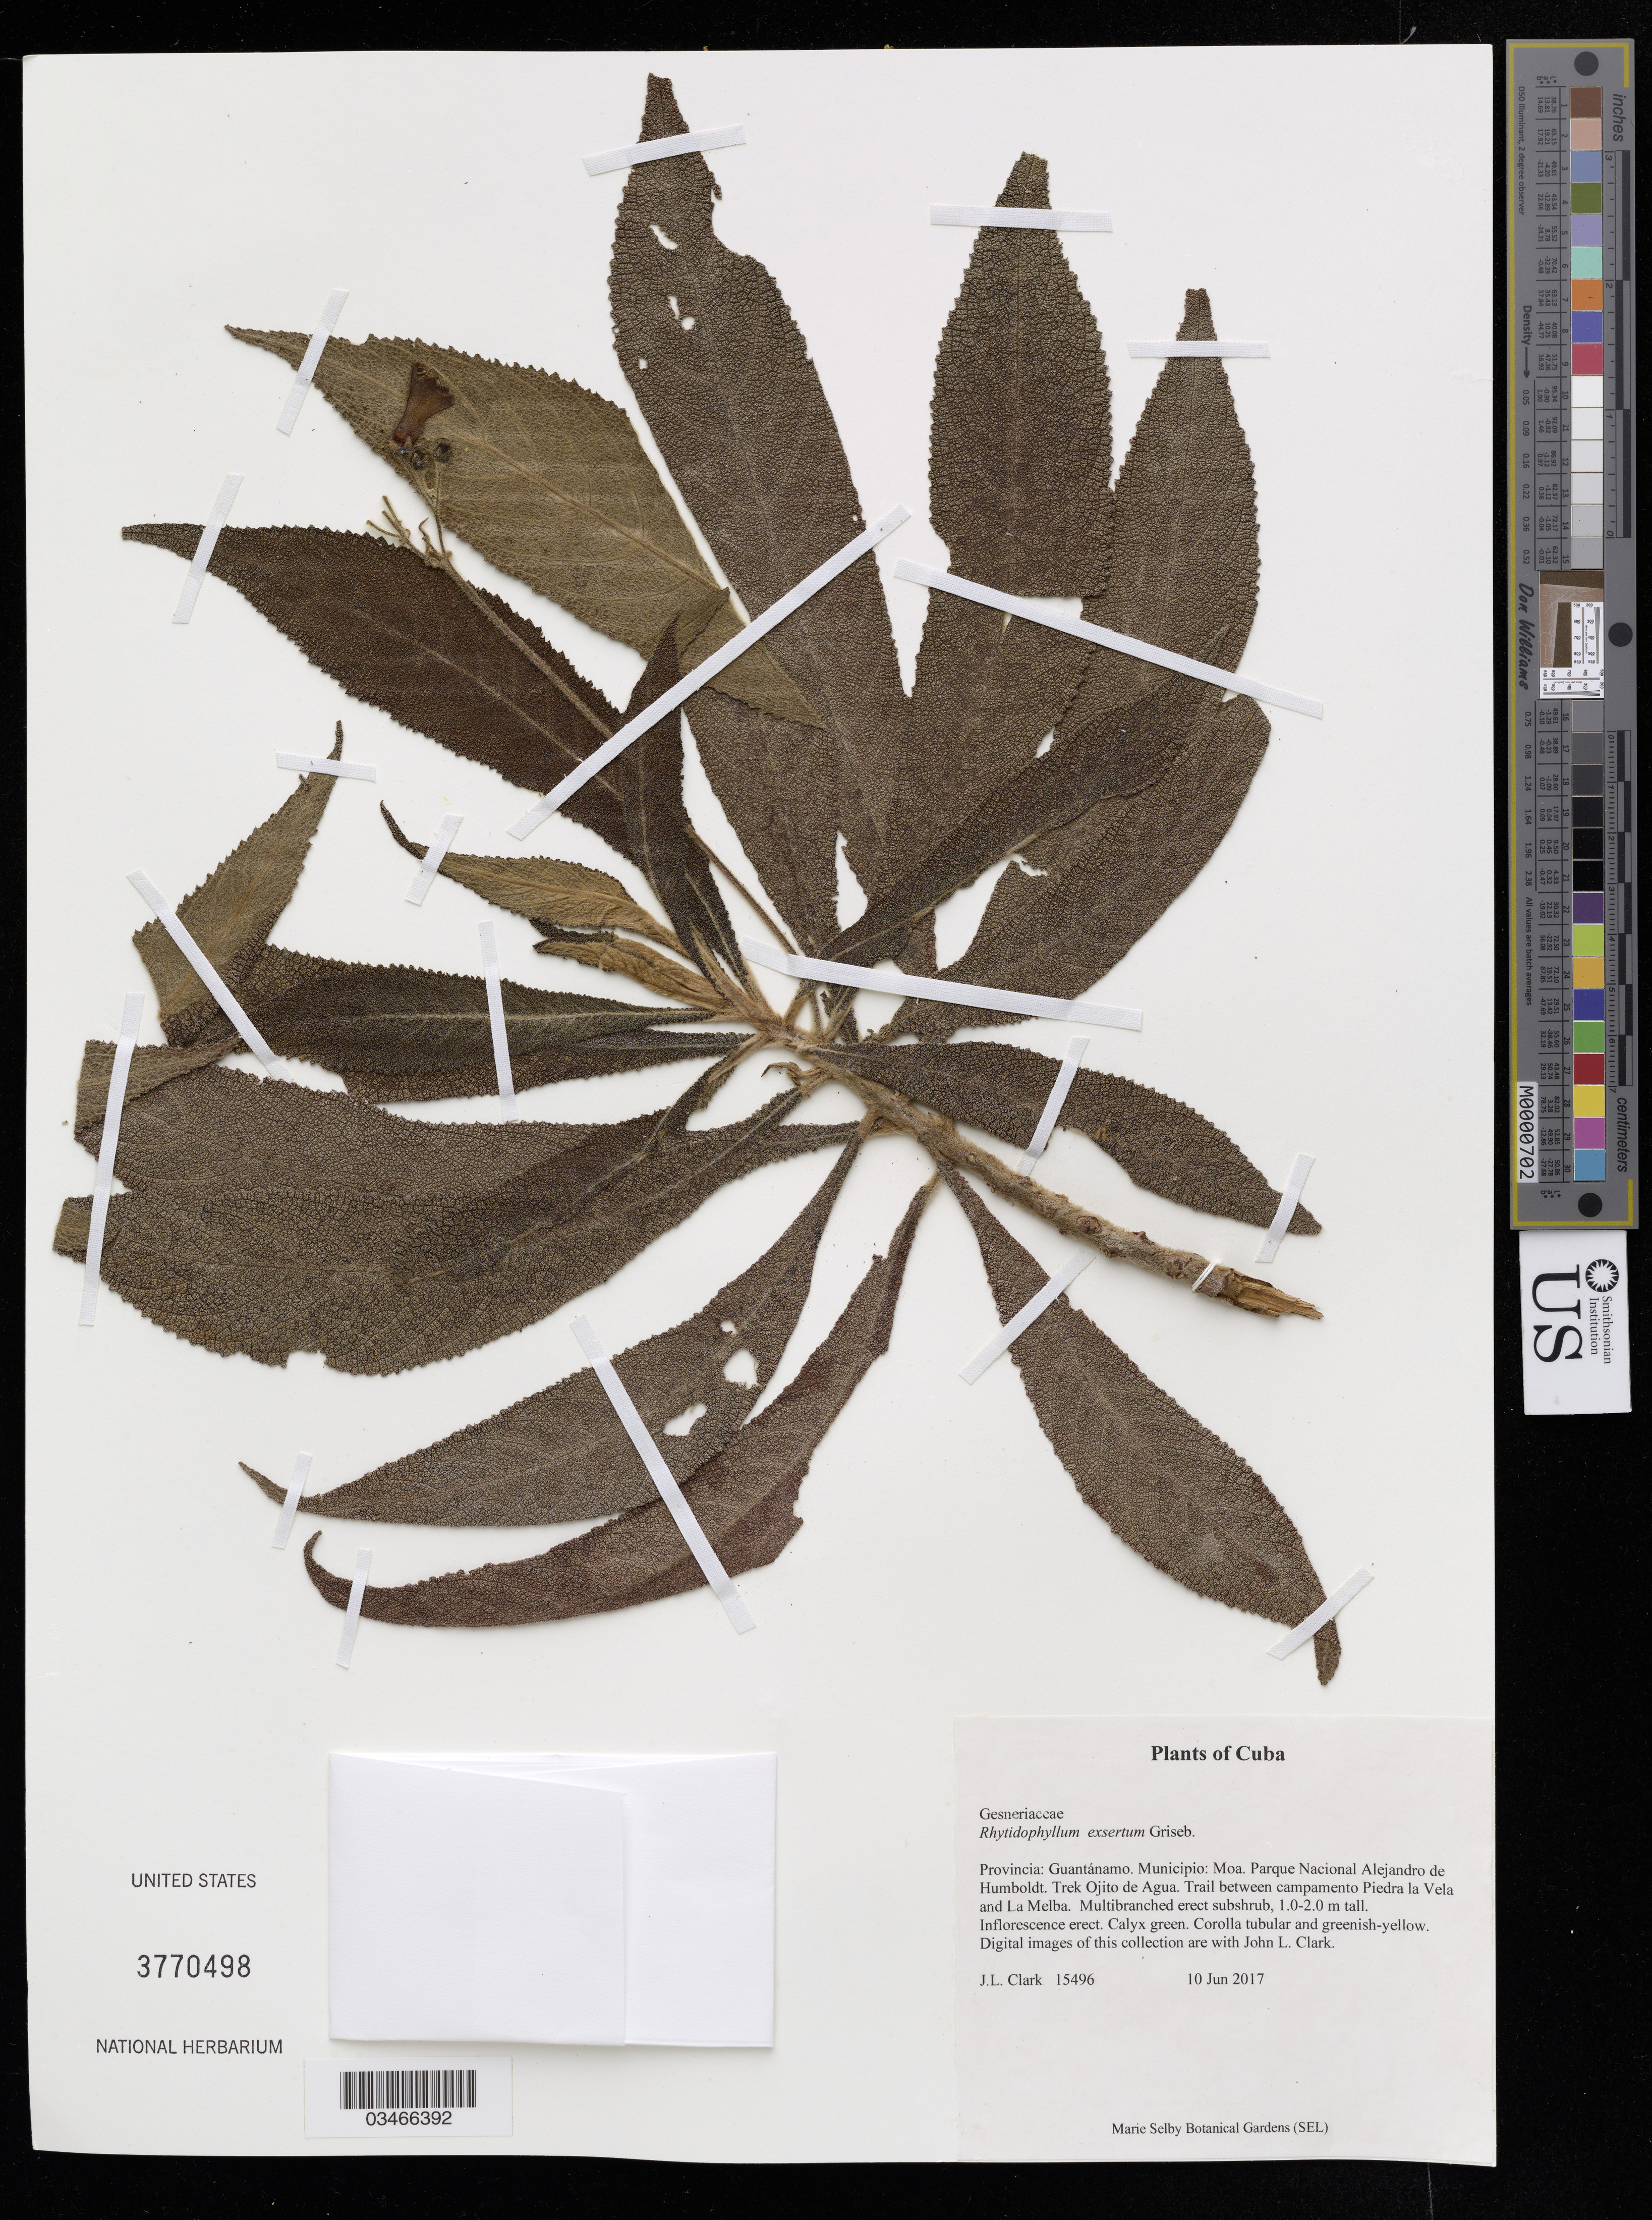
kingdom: Plantae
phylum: Tracheophyta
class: Magnoliopsida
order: Lamiales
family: Gesneriaceae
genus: Rhytidophyllum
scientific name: Rhytidophyllum exsertum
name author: Griseb.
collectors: J. Clark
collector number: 15496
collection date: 2017-06-10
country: Cuba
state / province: Guantánamo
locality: Municipio: Moa. Parque Nacional Alejandro de Humboldt. Trek Ojito de Agua. Trail between campamento Piedra la Vela and La Melba.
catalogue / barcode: US 3770498